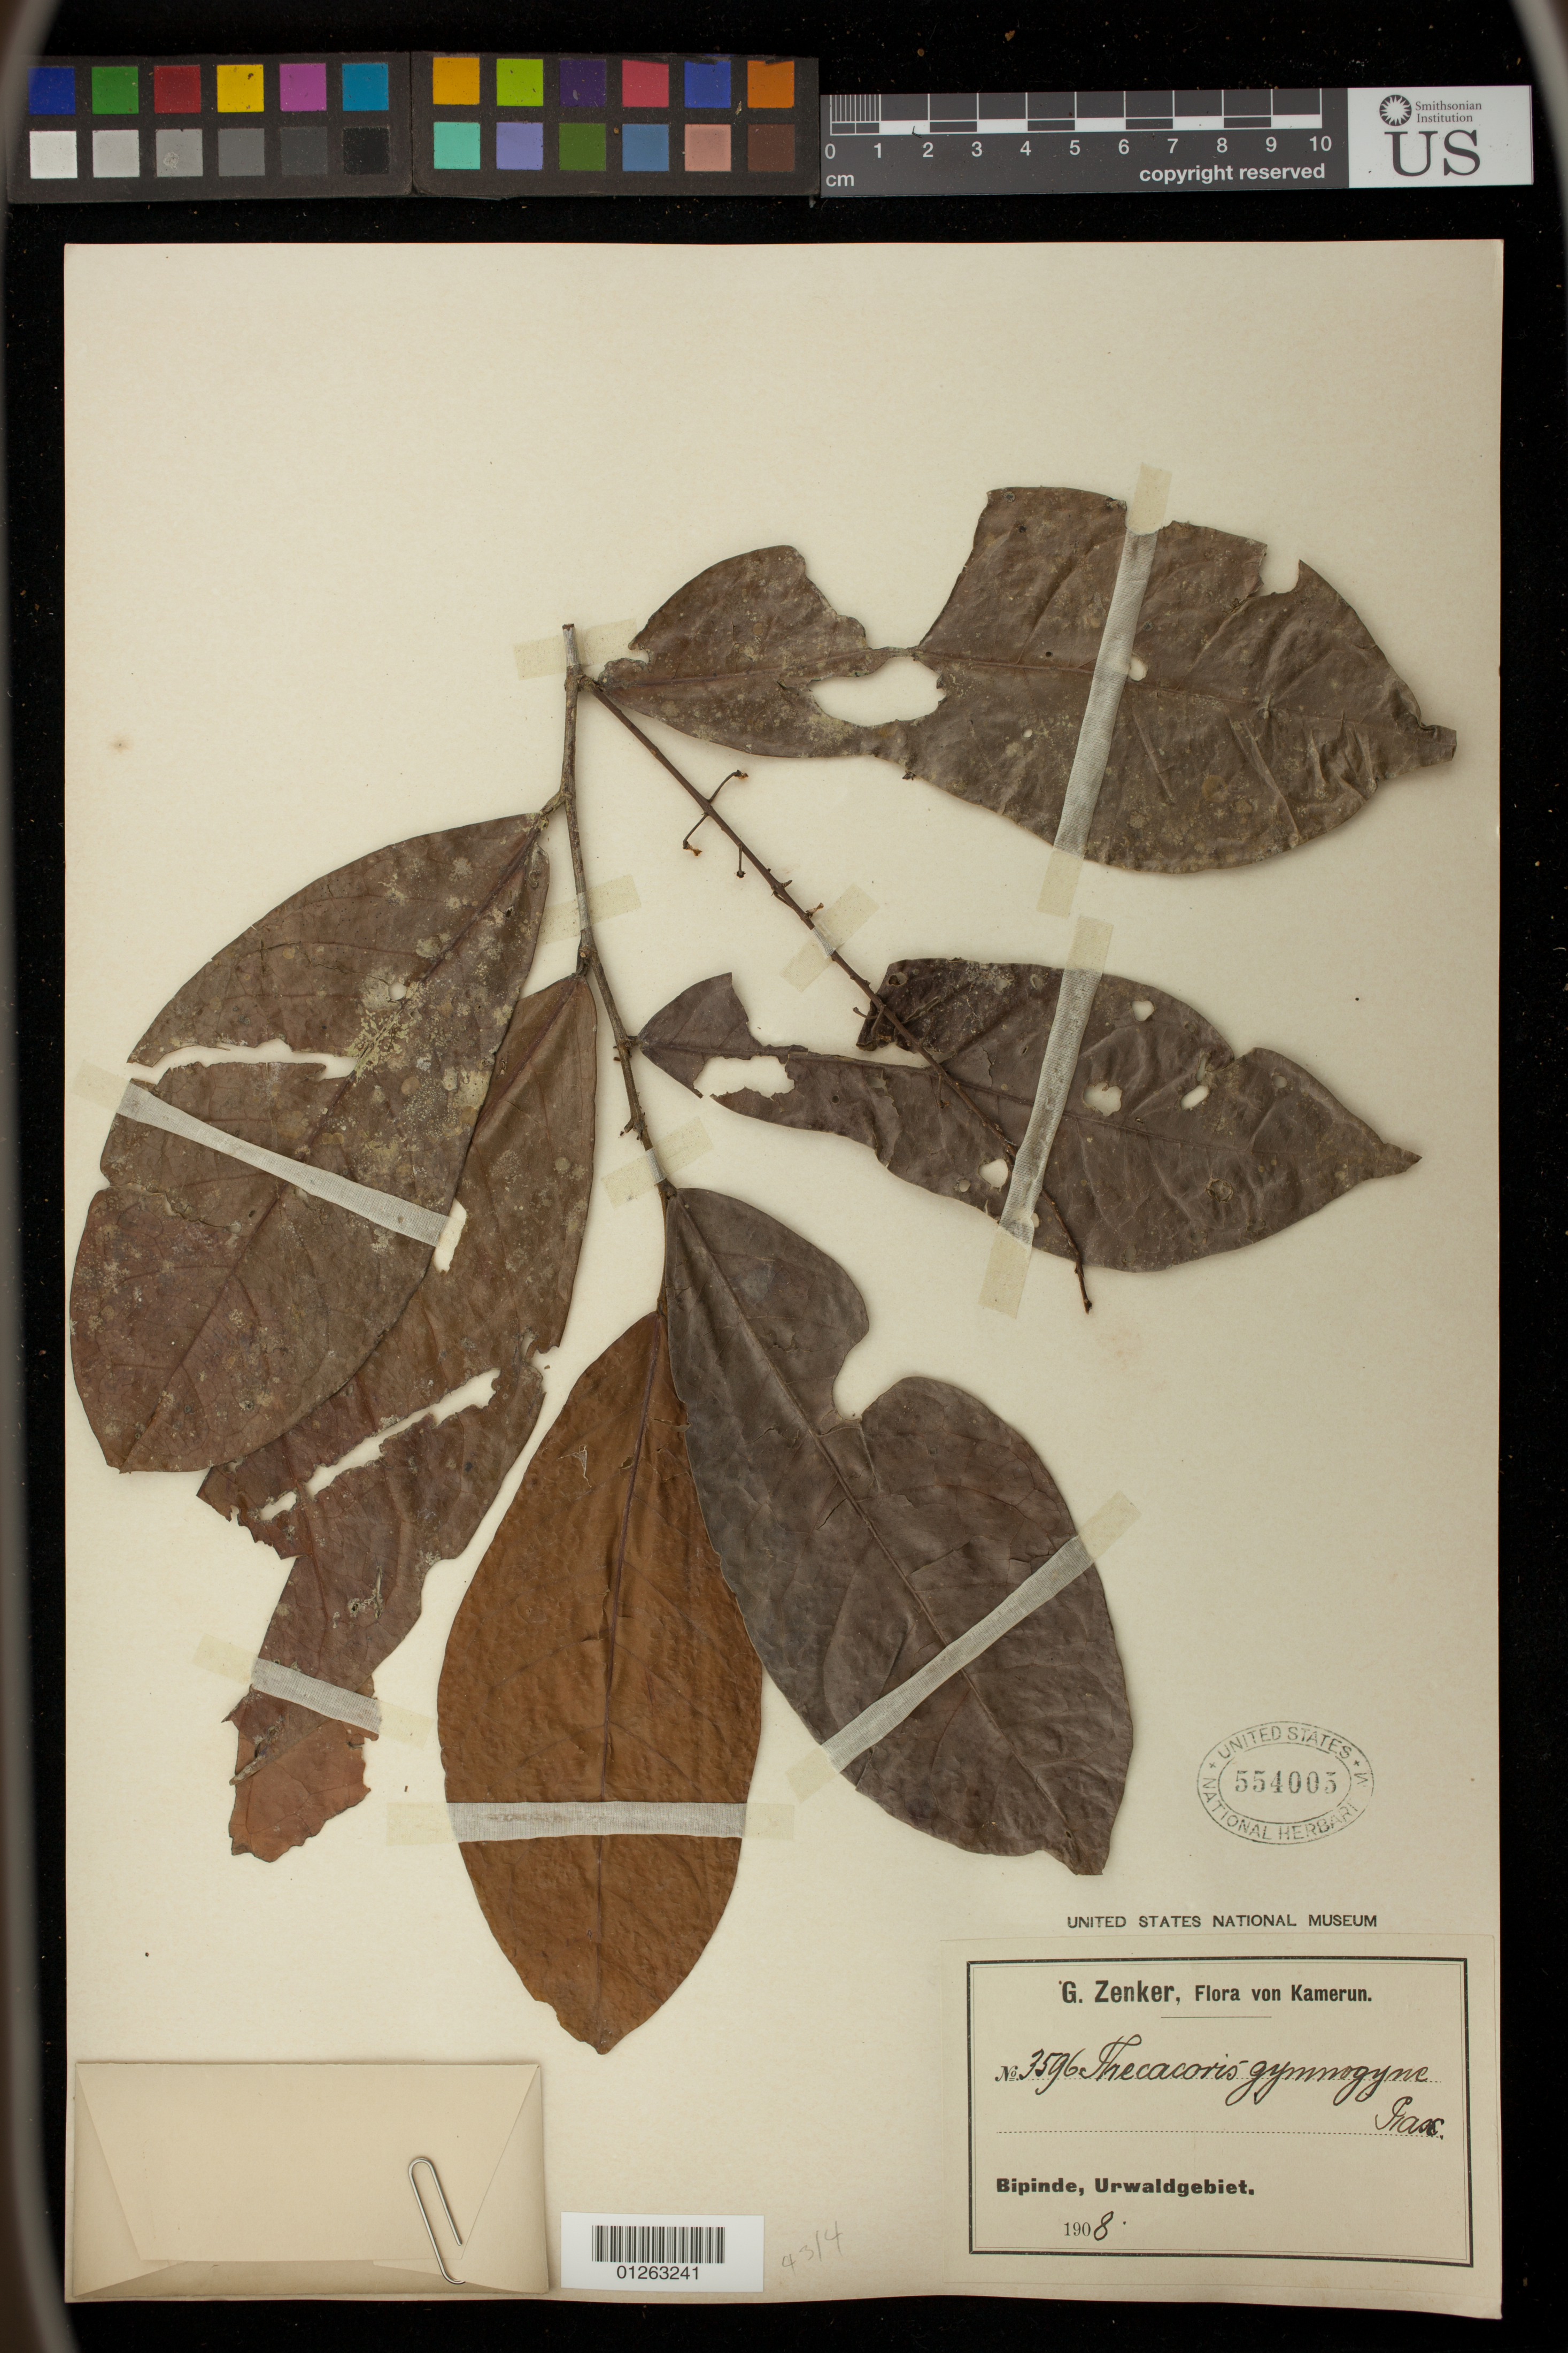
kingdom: Plantae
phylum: Tracheophyta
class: Magnoliopsida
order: Malpighiales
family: Phyllanthaceae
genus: Thecacoris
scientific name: Thecacoris gymnogyne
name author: Pax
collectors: G. A. Zenker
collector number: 3596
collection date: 1908-01-01/1908-12-31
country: Cameroon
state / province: Sud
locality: Bipinde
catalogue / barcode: US 554005